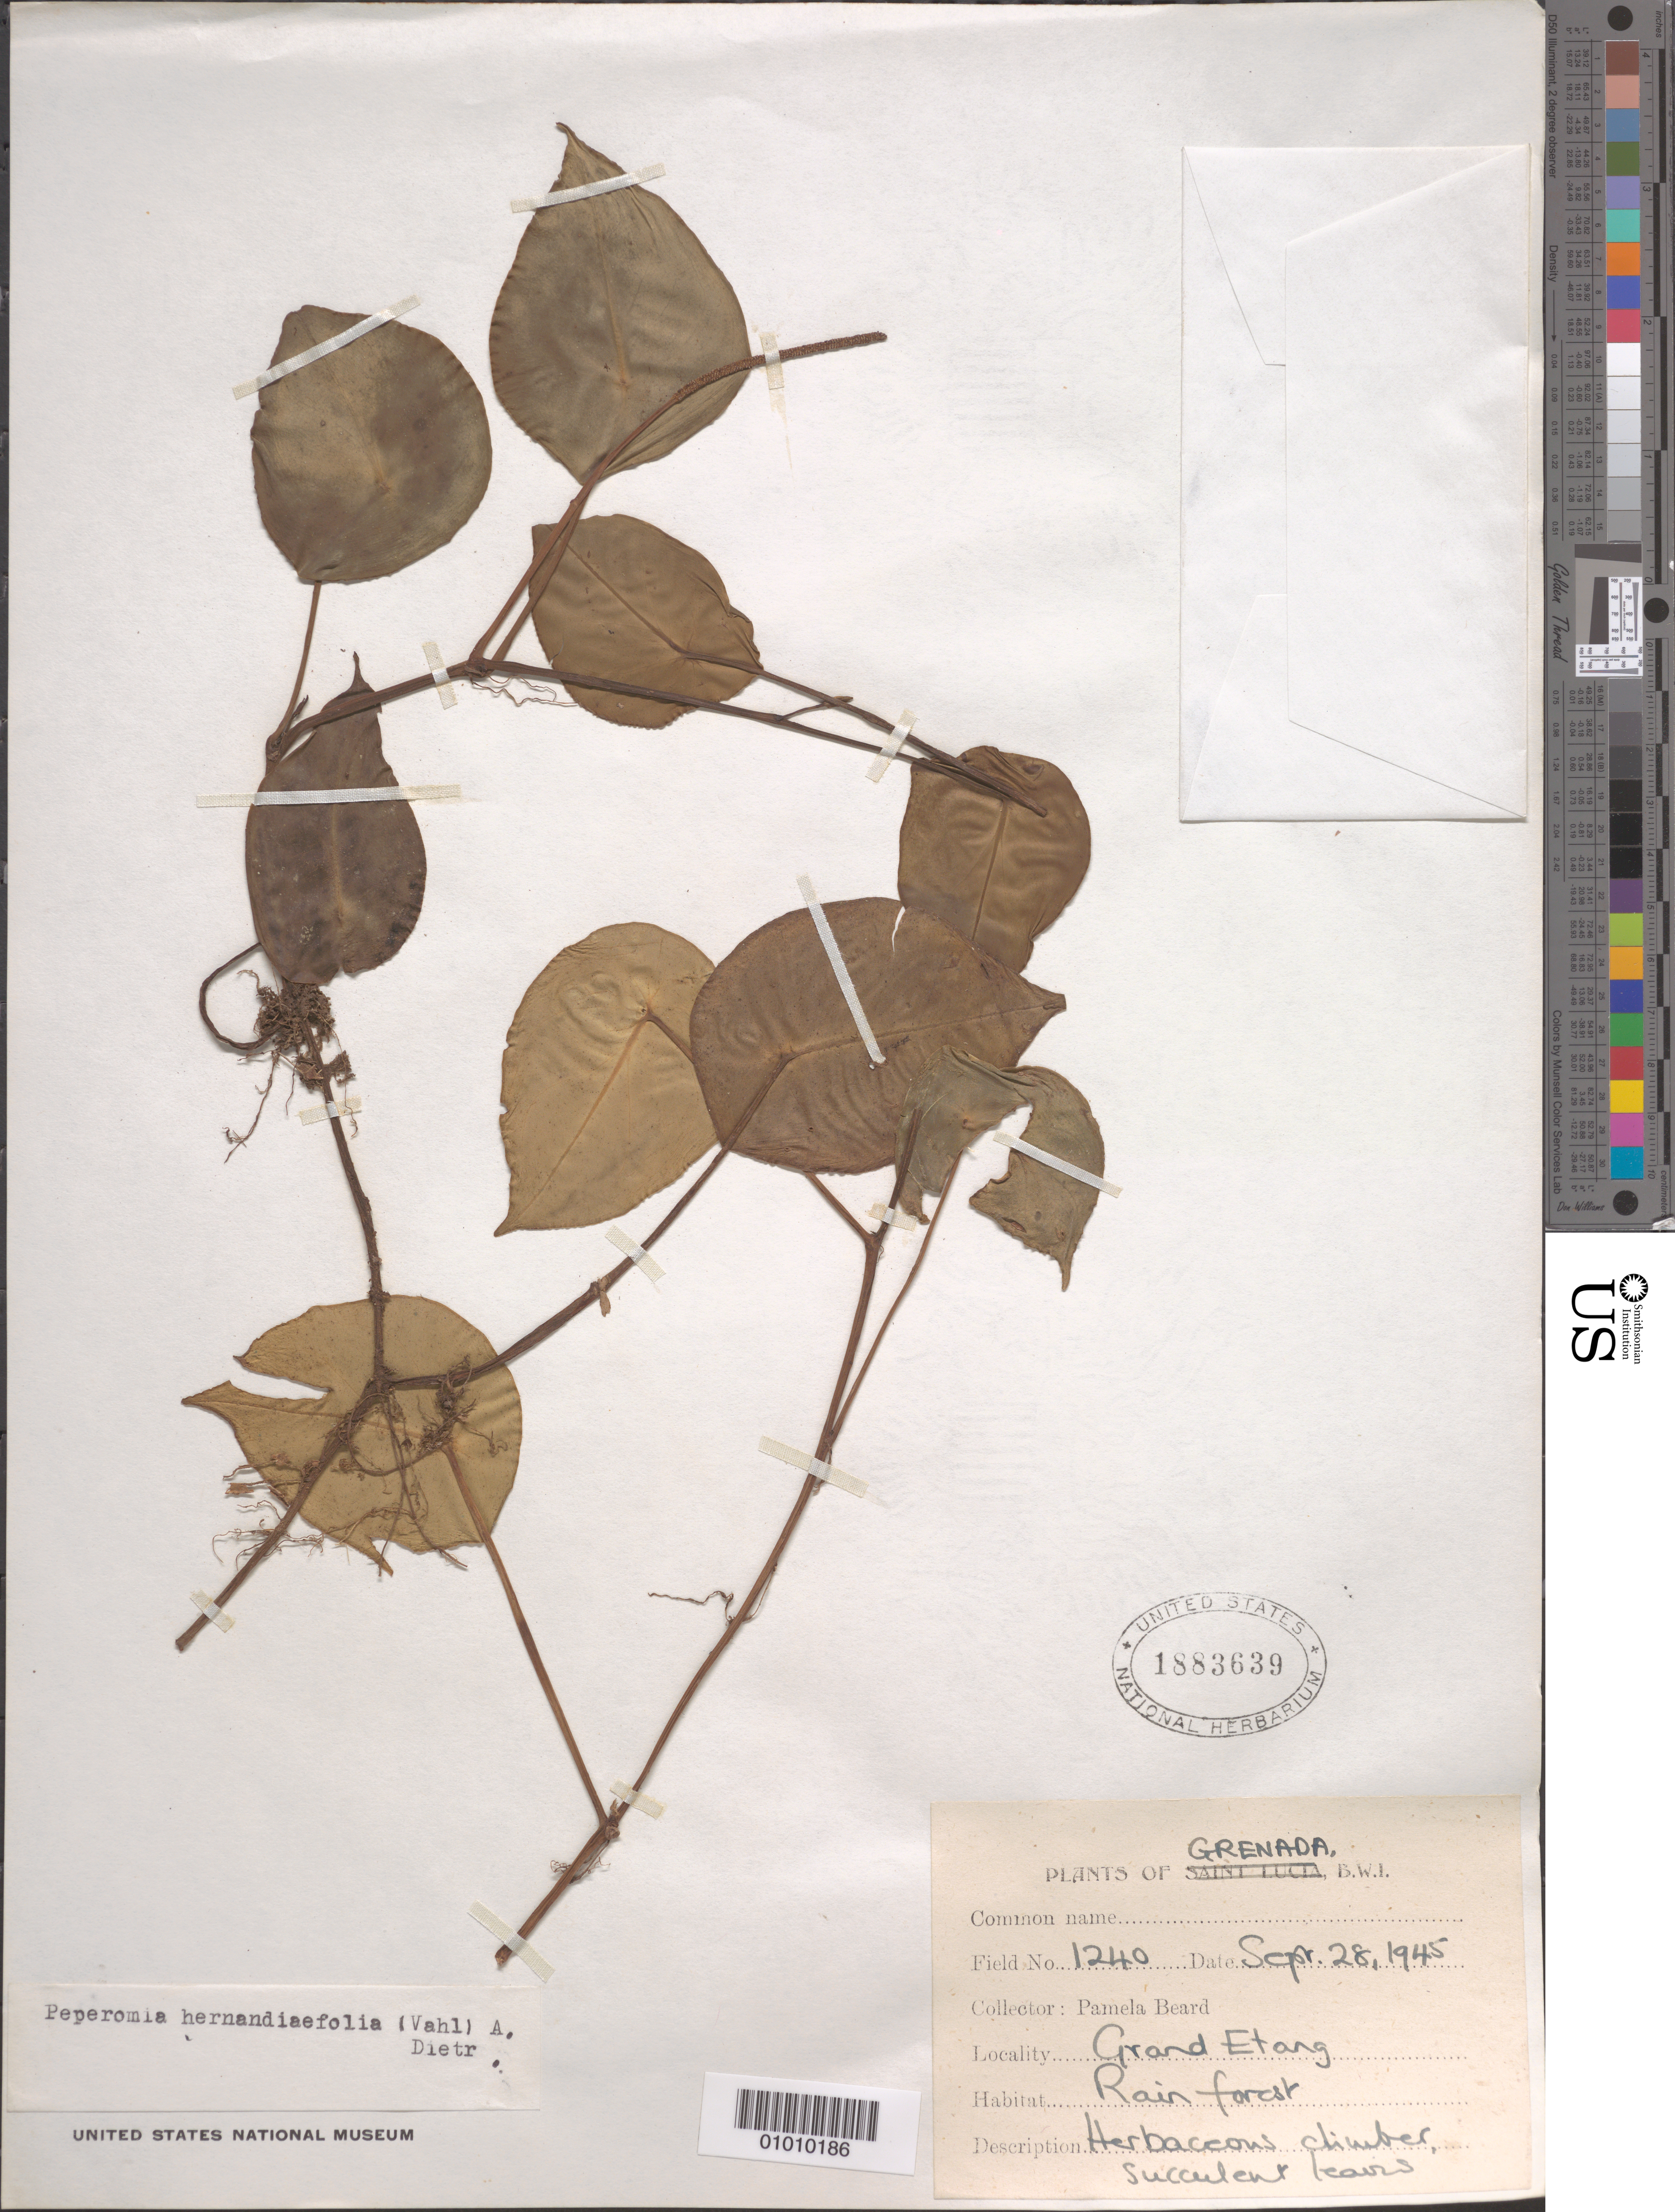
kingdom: Plantae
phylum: Tracheophyta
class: Magnoliopsida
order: Piperales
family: Piperaceae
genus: Peperomia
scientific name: Peperomia hernandiifolia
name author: (Vahl) A. Dietr.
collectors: P. Beard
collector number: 1240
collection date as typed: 28 Sep 1945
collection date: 1945-09-28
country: Grenada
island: Grenada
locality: Grand Etang. Rainforest.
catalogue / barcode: US 1883639